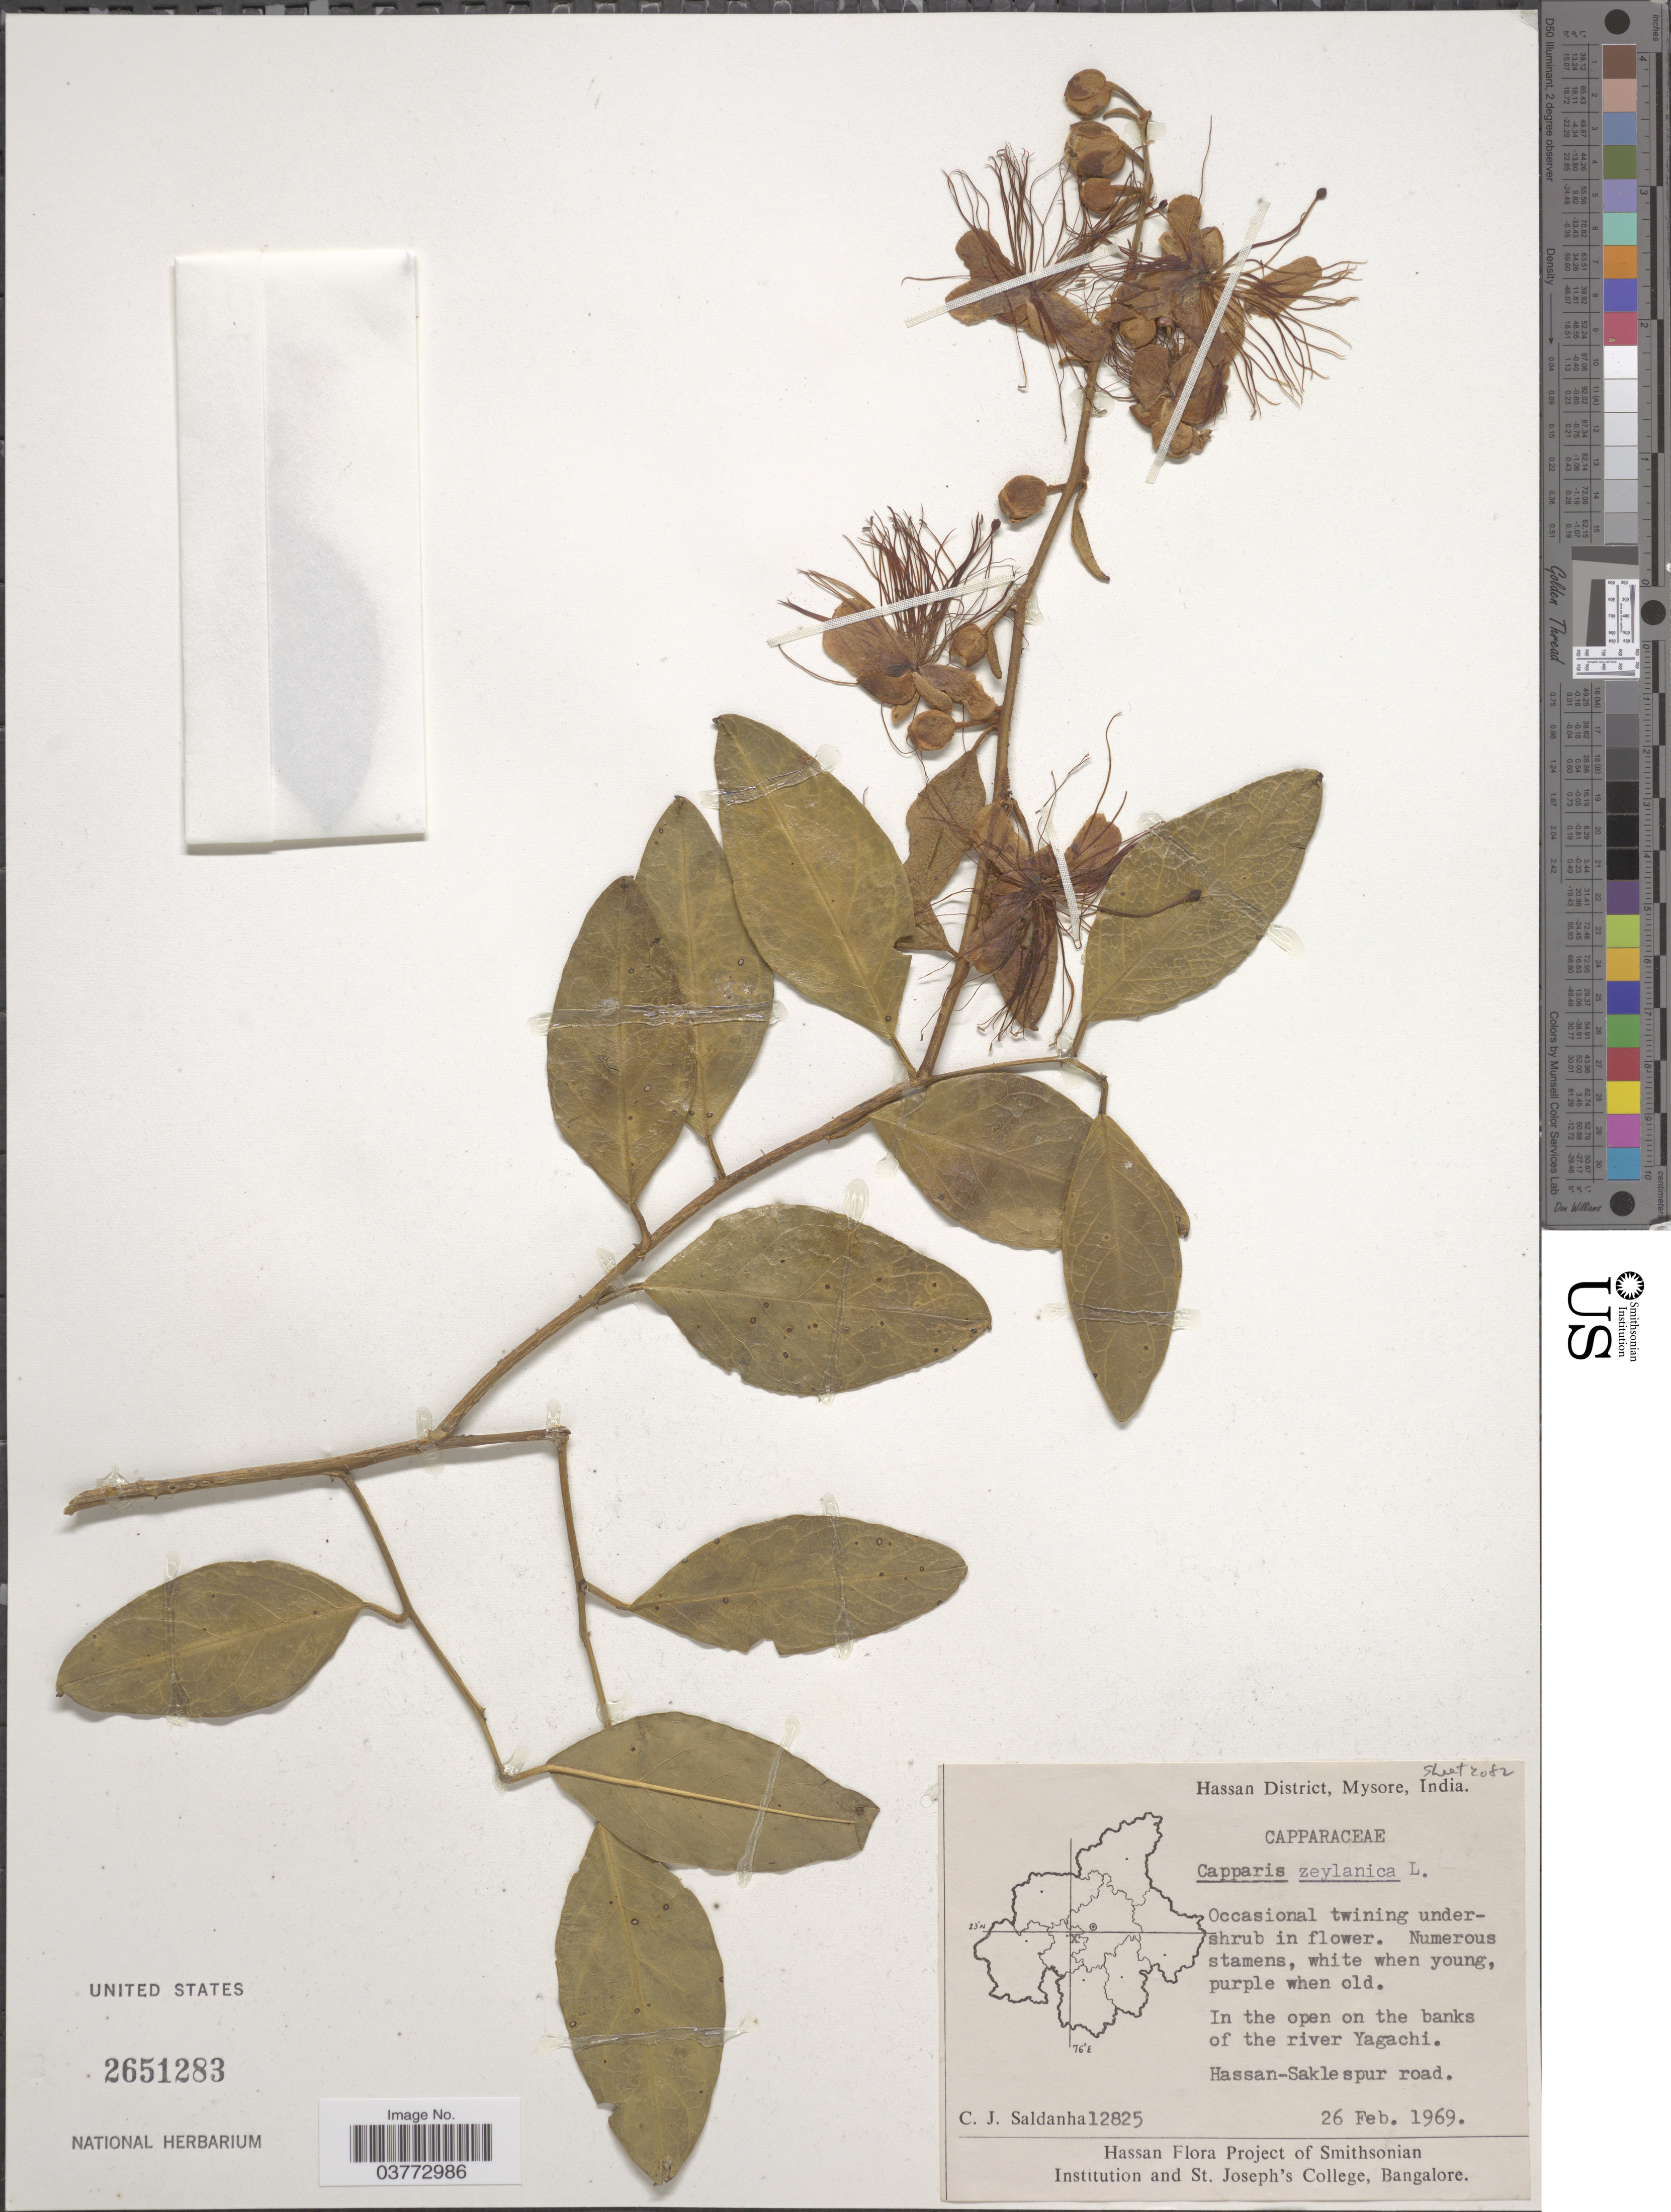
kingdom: Plantae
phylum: Tracheophyta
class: Magnoliopsida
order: Brassicales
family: Capparaceae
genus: Capparis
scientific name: Capparis zeylanica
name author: L.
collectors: C. J. Saldanha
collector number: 12825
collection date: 1969-02-26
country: India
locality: Hassan District, Mysore. In the open on the banks of the river Yagachi. Hassan-Saklespur road.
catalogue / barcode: US 2651283